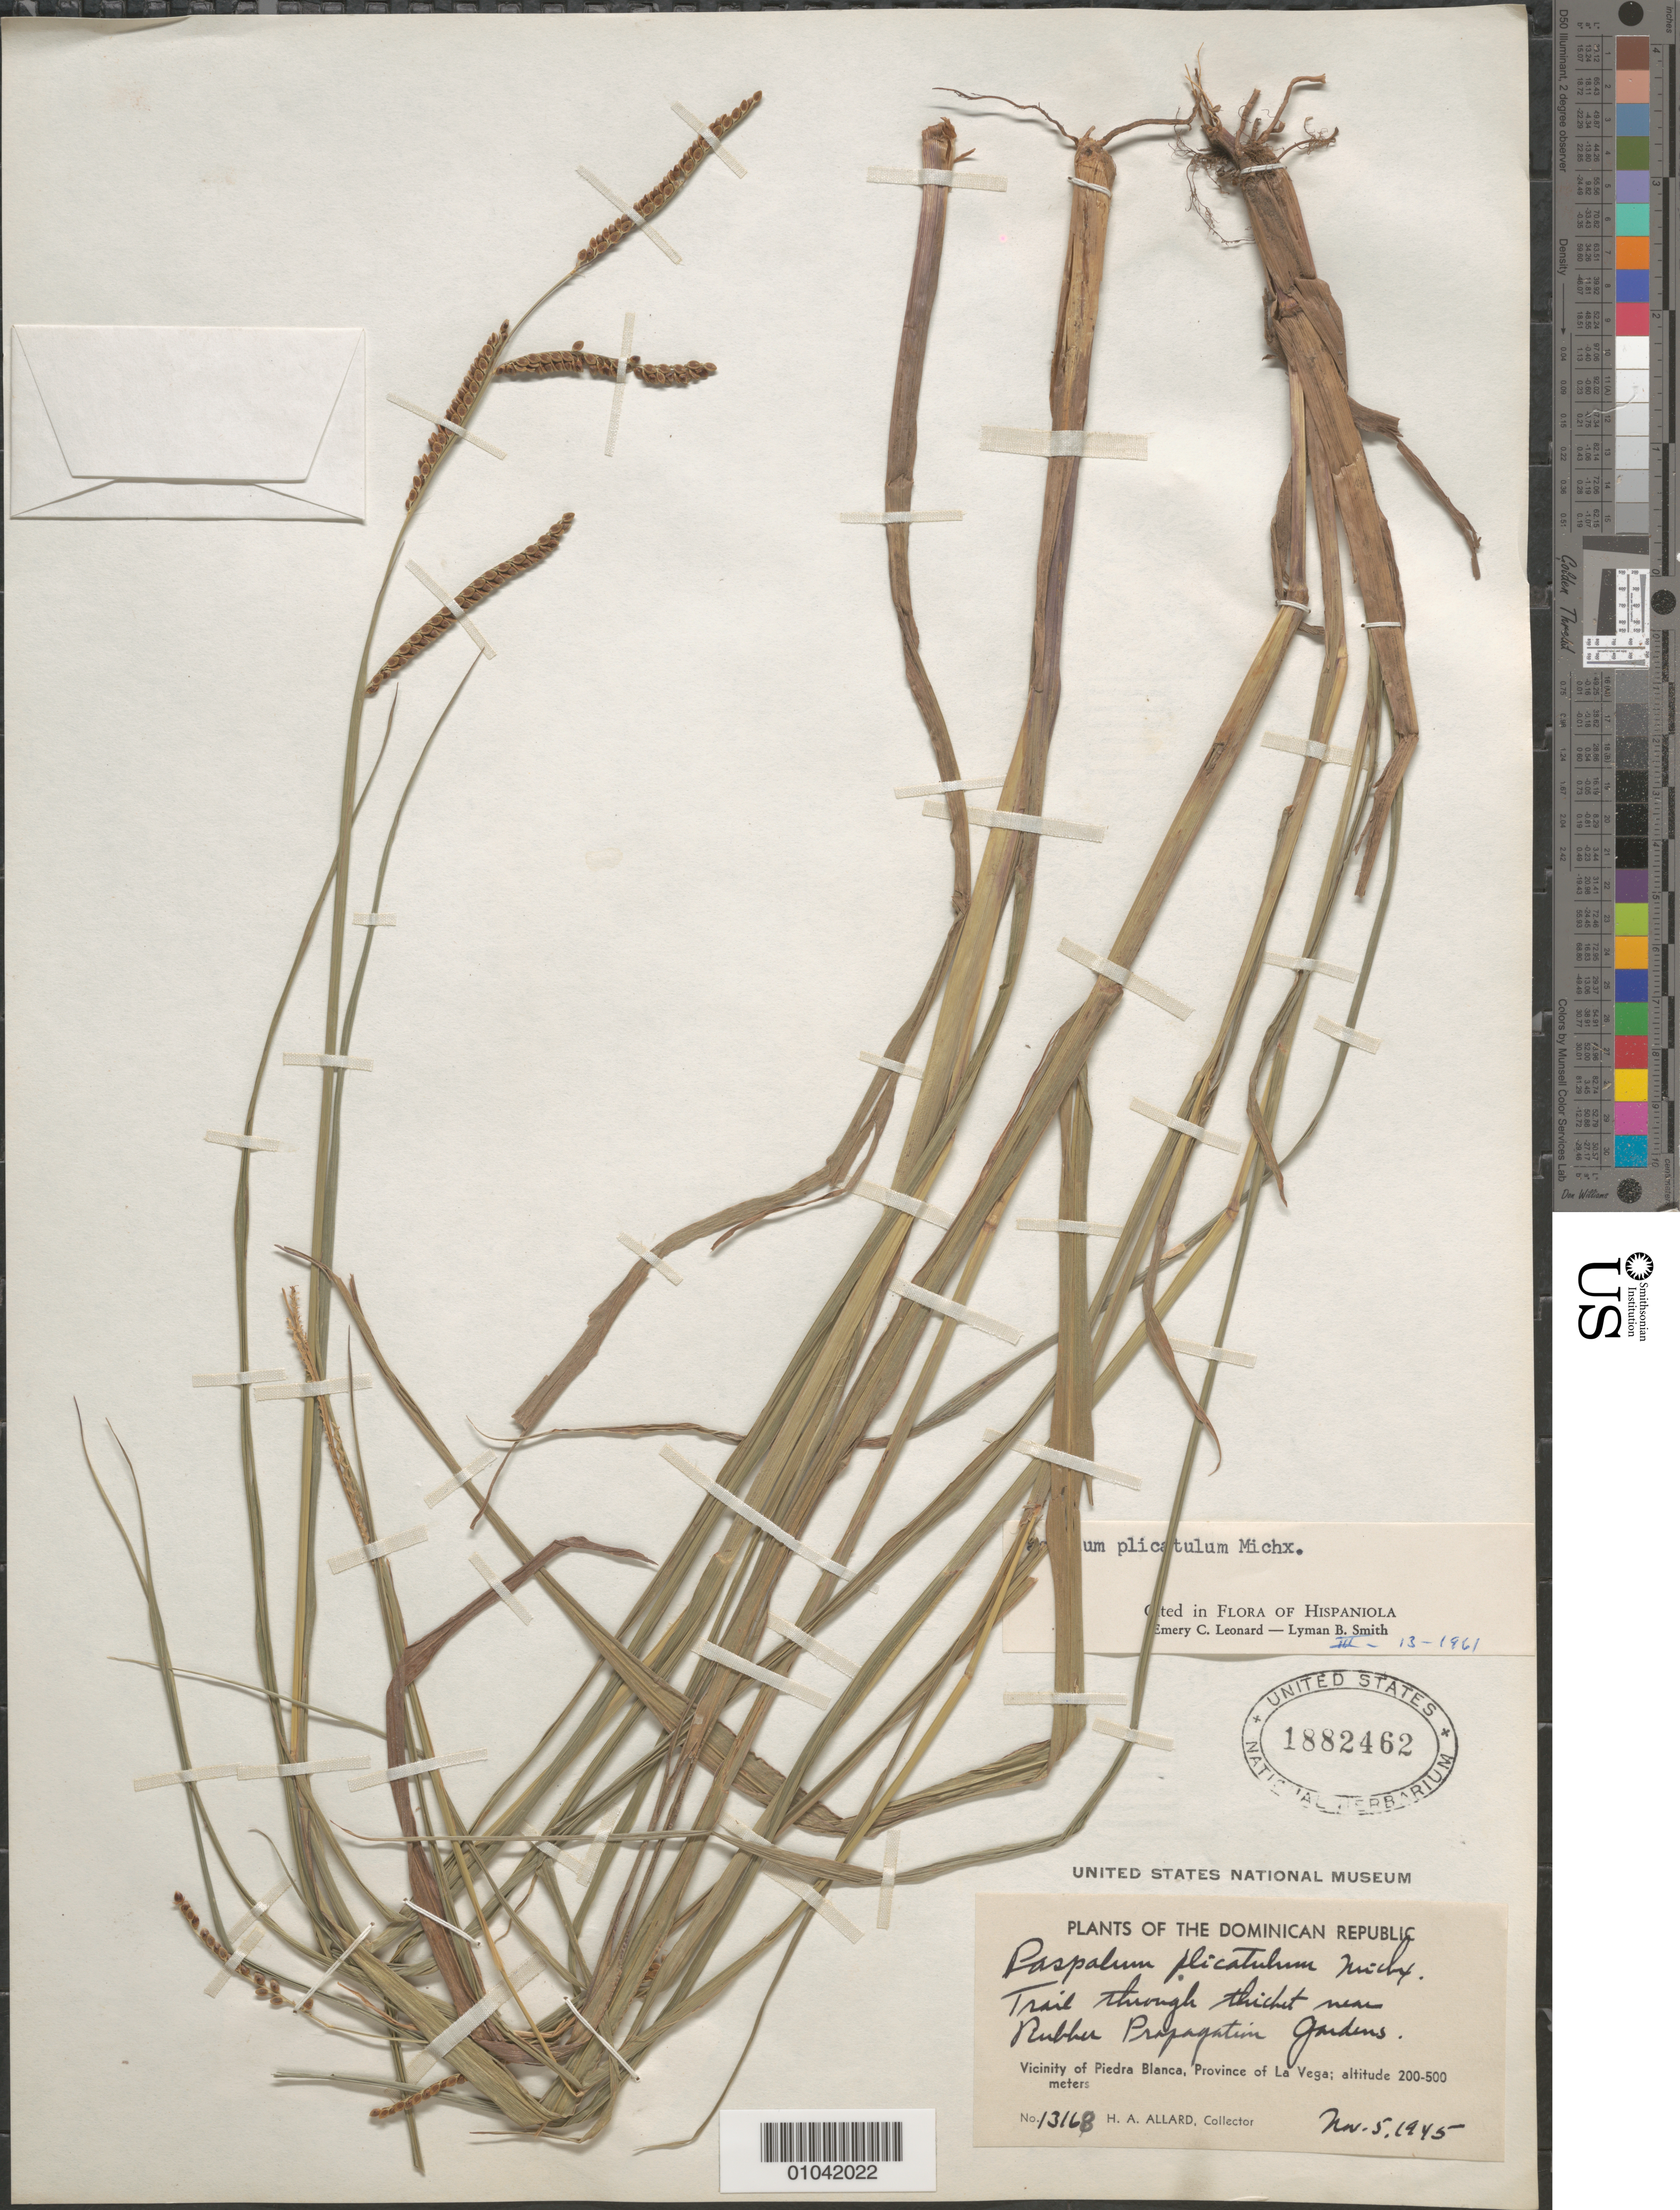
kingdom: Plantae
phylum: Tracheophyta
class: Liliopsida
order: Poales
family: Poaceae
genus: Paspalum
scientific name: Paspalum plicatulum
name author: Michx.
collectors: H. A. Allard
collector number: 13168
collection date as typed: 05 Nov 1945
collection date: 1945-11-05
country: Dominican Republic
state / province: La Vega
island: Hispaniola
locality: Vicinity of Piedra Blanca, trail through thicket near Rubber Propagation Gardens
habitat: trail through thickets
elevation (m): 200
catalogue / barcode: US 1882462